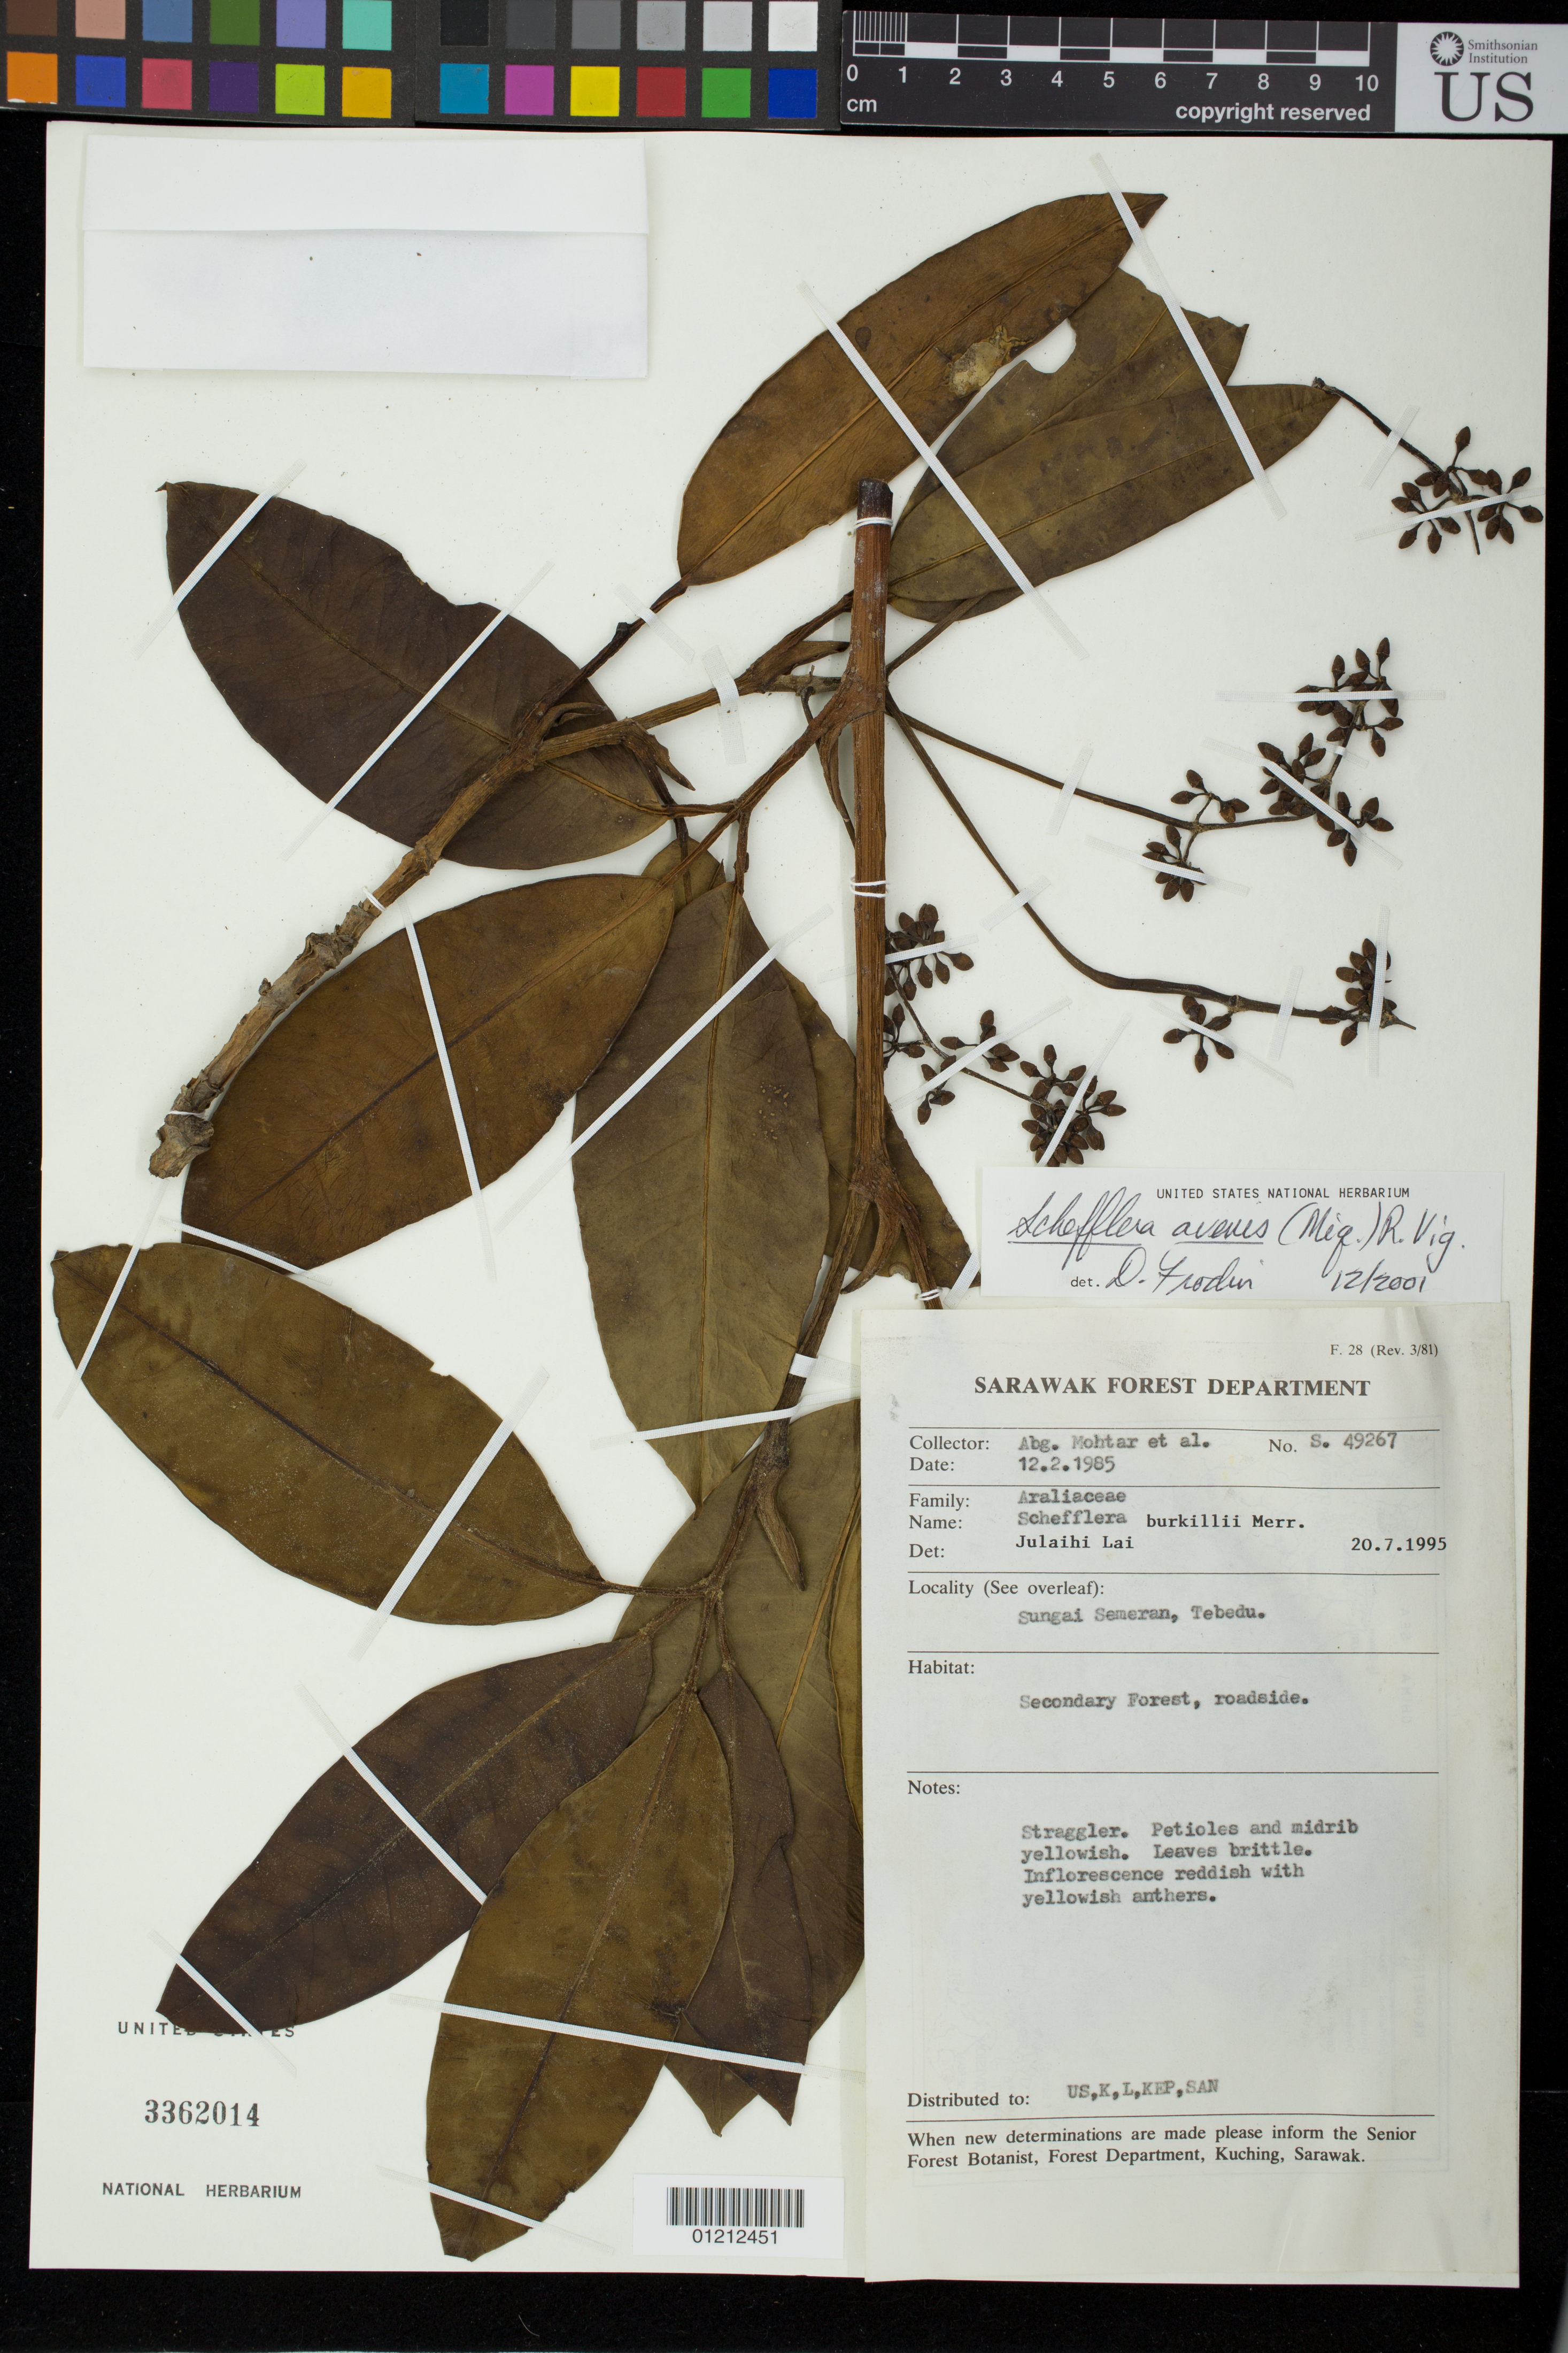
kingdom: Plantae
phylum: Tracheophyta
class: Magnoliopsida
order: Apiales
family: Araliaceae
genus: Heptapleurum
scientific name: Heptapleurum avene var. avene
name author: (Miq.) Seem.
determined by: Wagner, W. L., (BOT), Smithsonian Institution - National Museum of Natural History (UNITED STATES)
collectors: A. Mohtar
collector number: S 49267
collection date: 1995-02-12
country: Malaysia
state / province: Sarawak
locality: Sungai Semeran, Tebedu.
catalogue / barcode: US 3362014